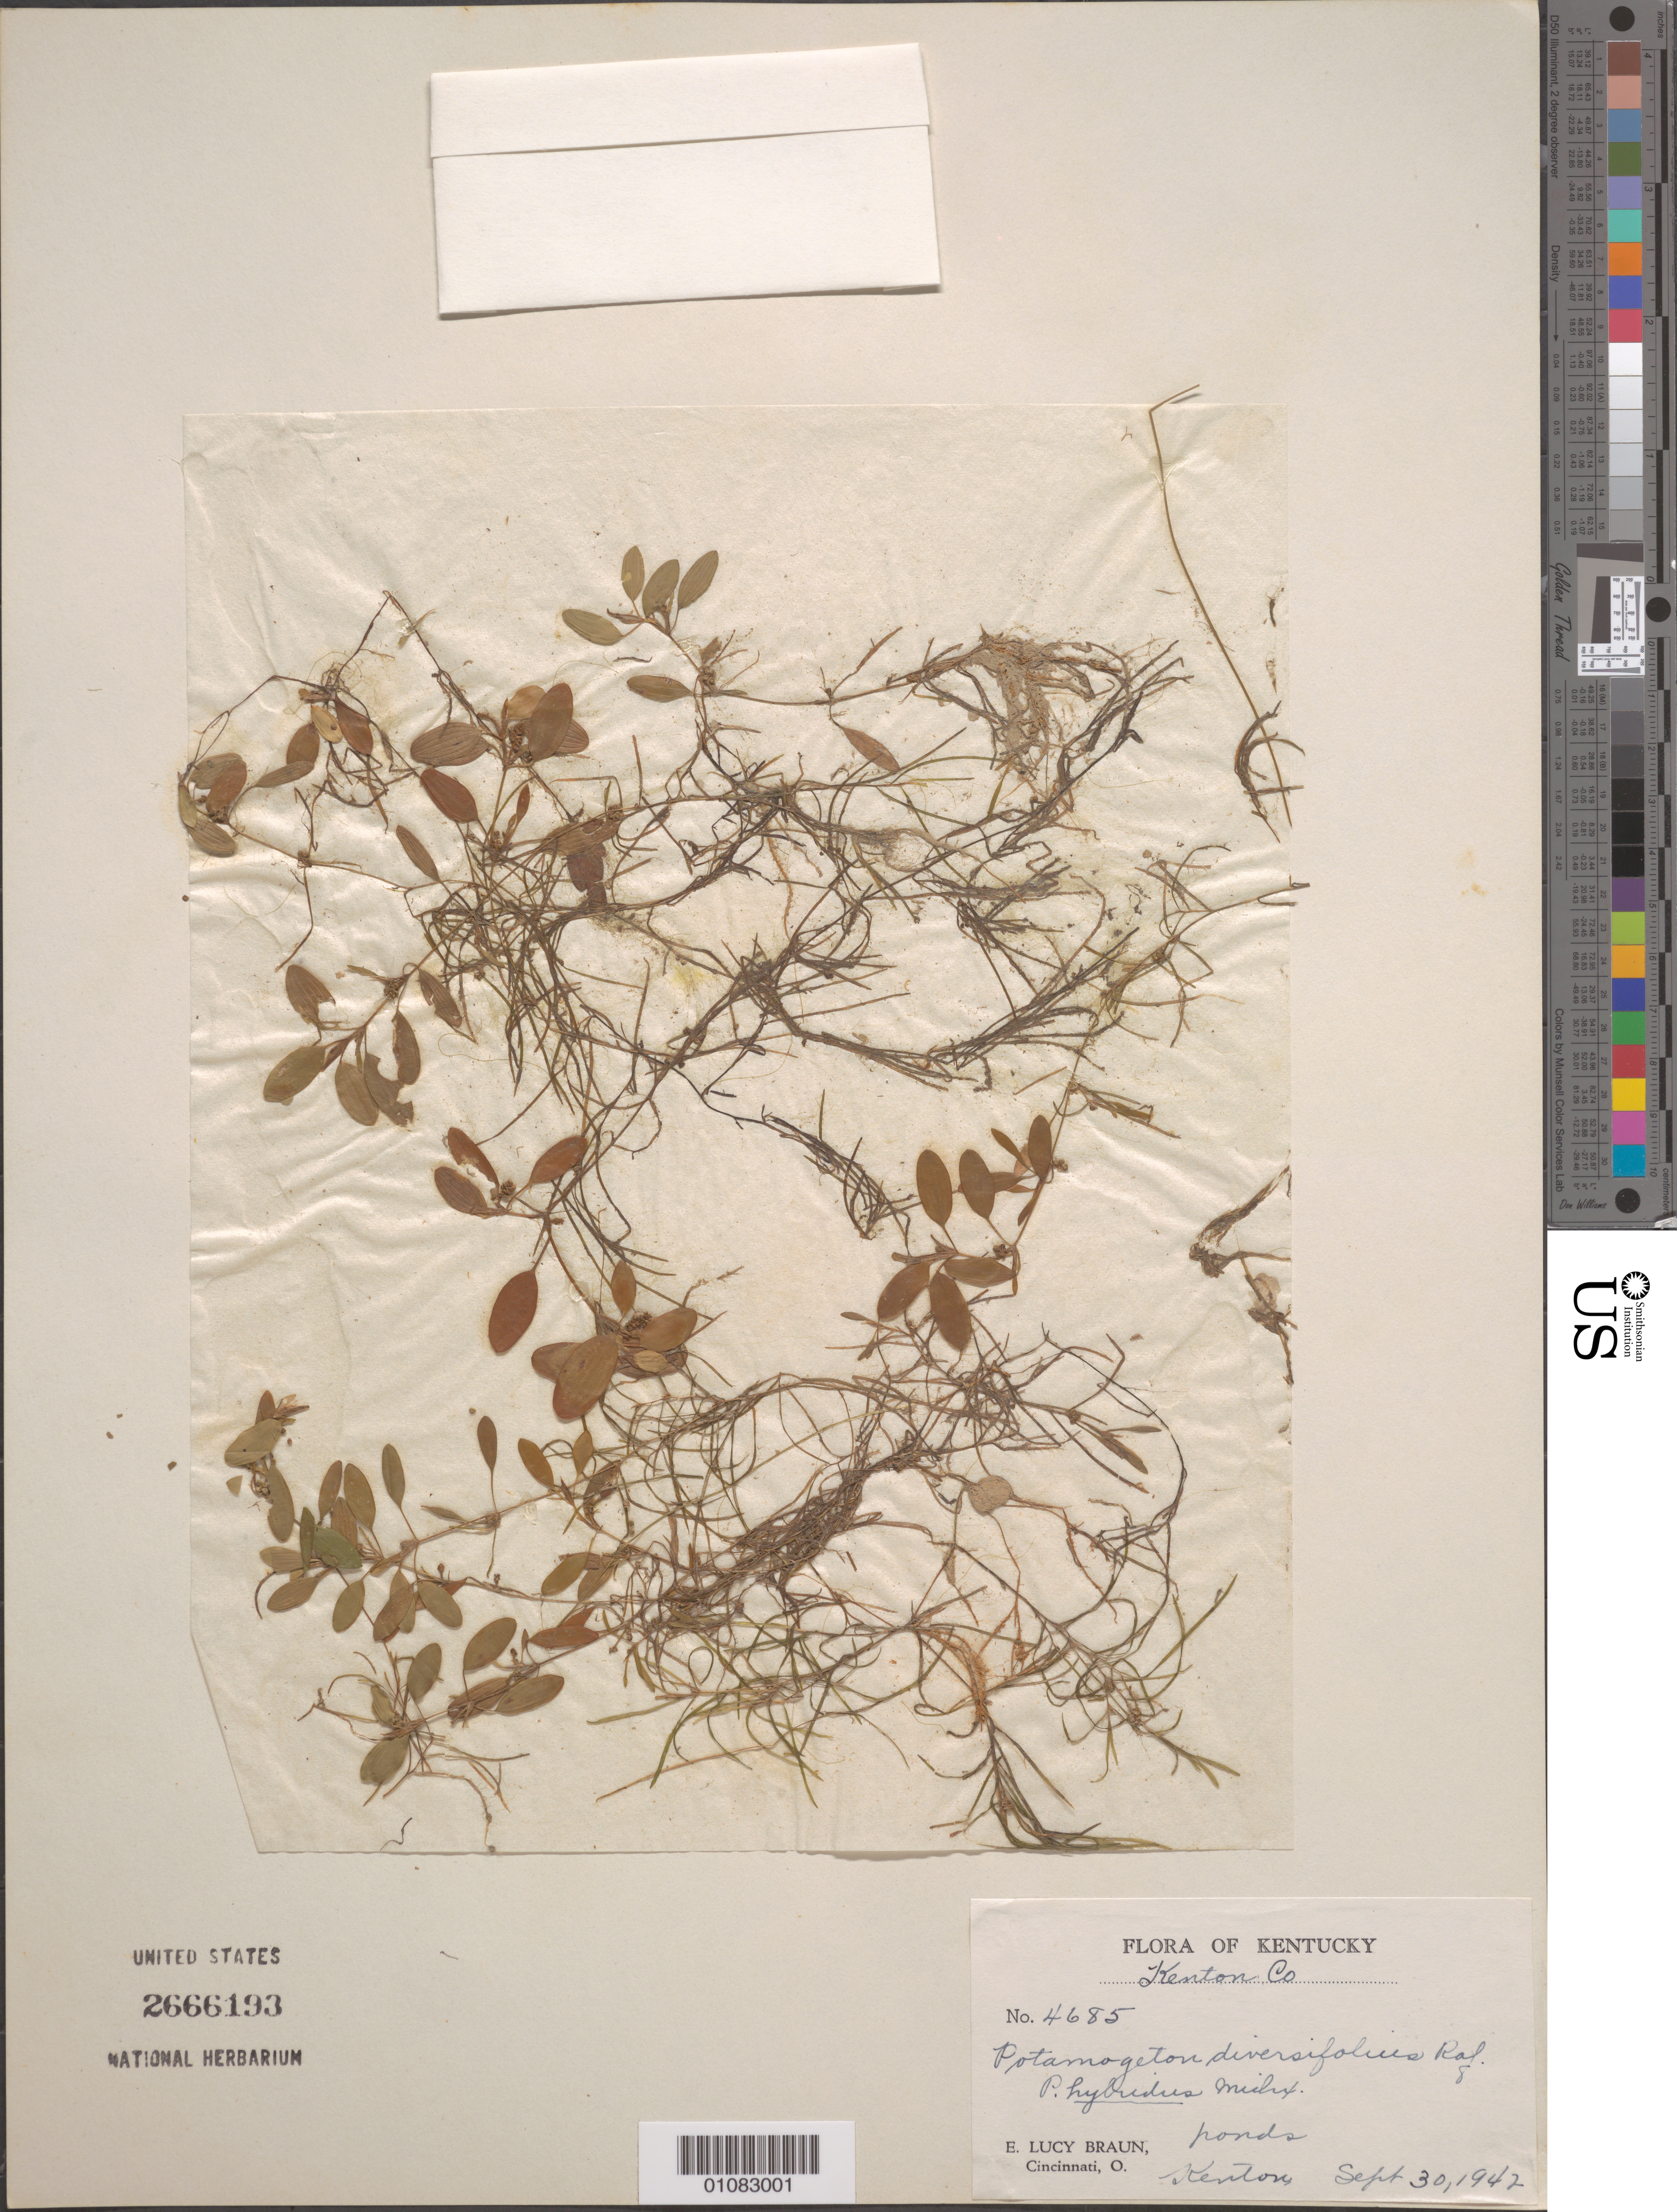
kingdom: Plantae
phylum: Tracheophyta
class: Liliopsida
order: Alismatales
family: Potamogetonaceae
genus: Potamogeton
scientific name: Potamogeton diversifolius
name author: Raf.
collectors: E. L. Braun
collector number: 4685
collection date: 1942-09-30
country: United States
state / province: Kentucky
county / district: Kenton County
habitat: Pond.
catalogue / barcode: US 2666193